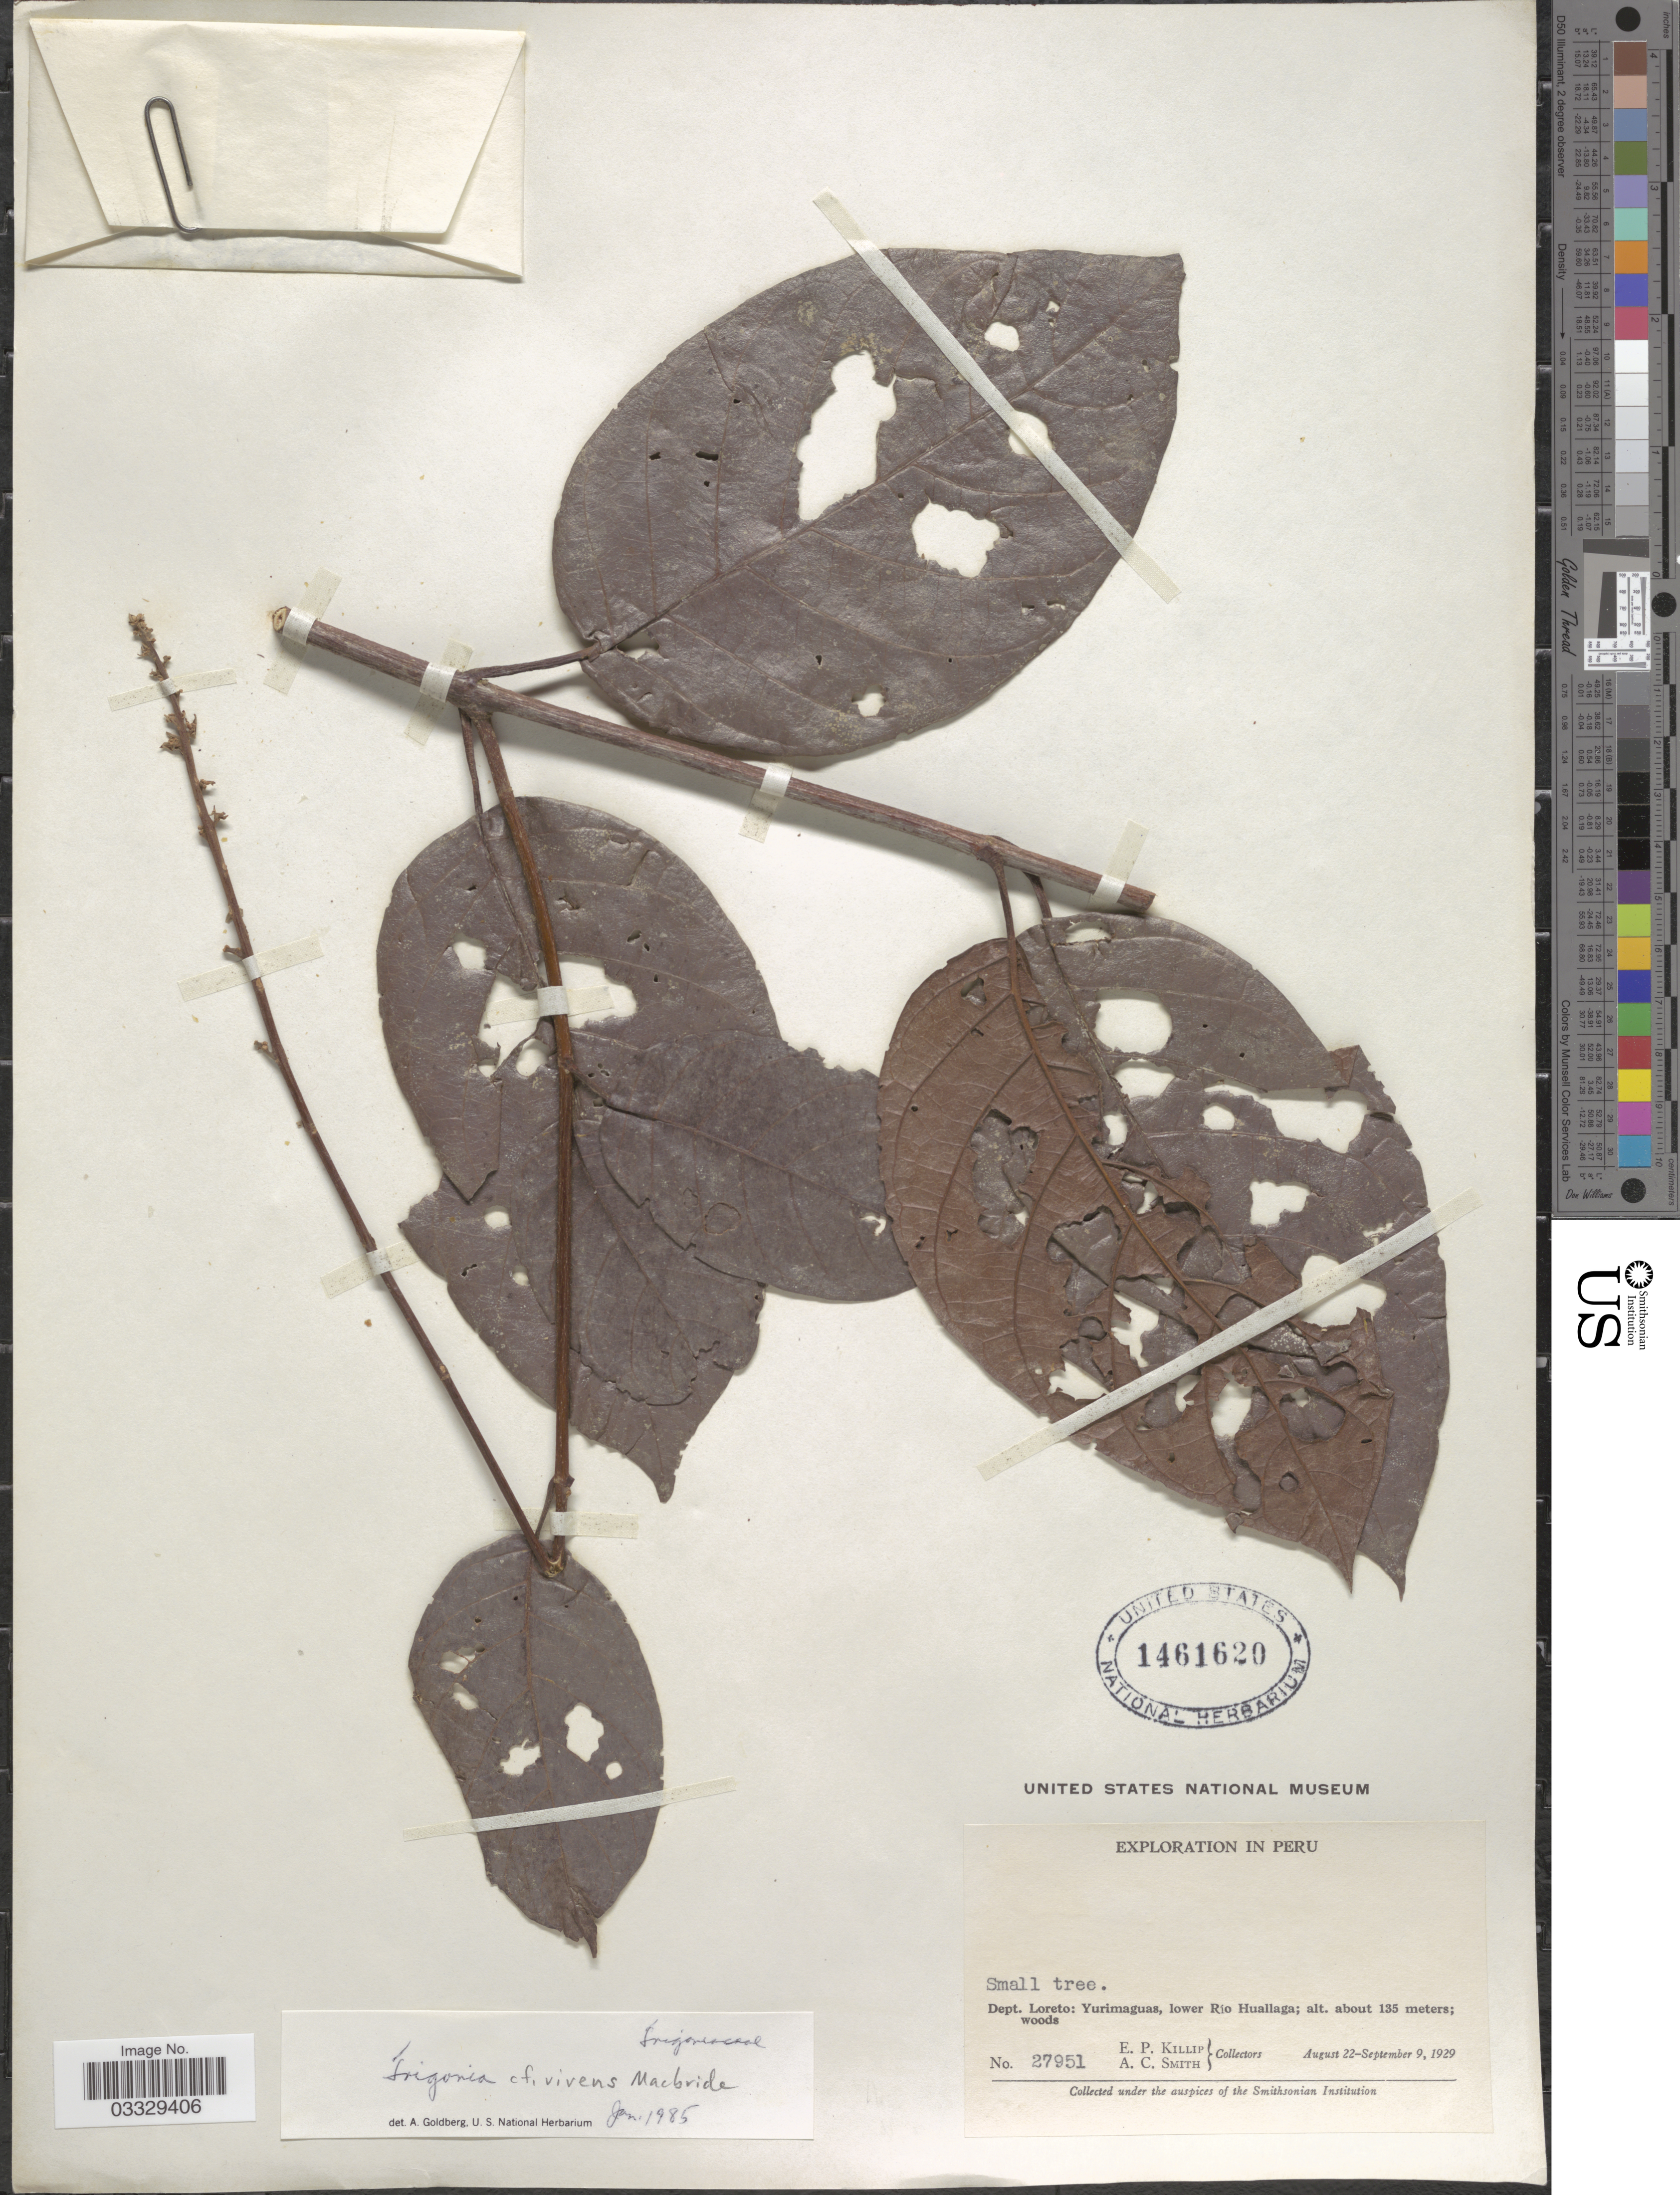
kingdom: Plantae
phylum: Tracheophyta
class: Magnoliopsida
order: Malpighiales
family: Trigoniaceae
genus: Trigonia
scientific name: Trigonia virens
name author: J.F. Macbr.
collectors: E. P. Killip & A. C. Smith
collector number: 27951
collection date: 1929-08-22/1929-09-09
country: Peru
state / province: Loreto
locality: Dept. Loreto: Yurimaguas, lower Río Huallaga.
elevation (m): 135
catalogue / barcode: US 1461620